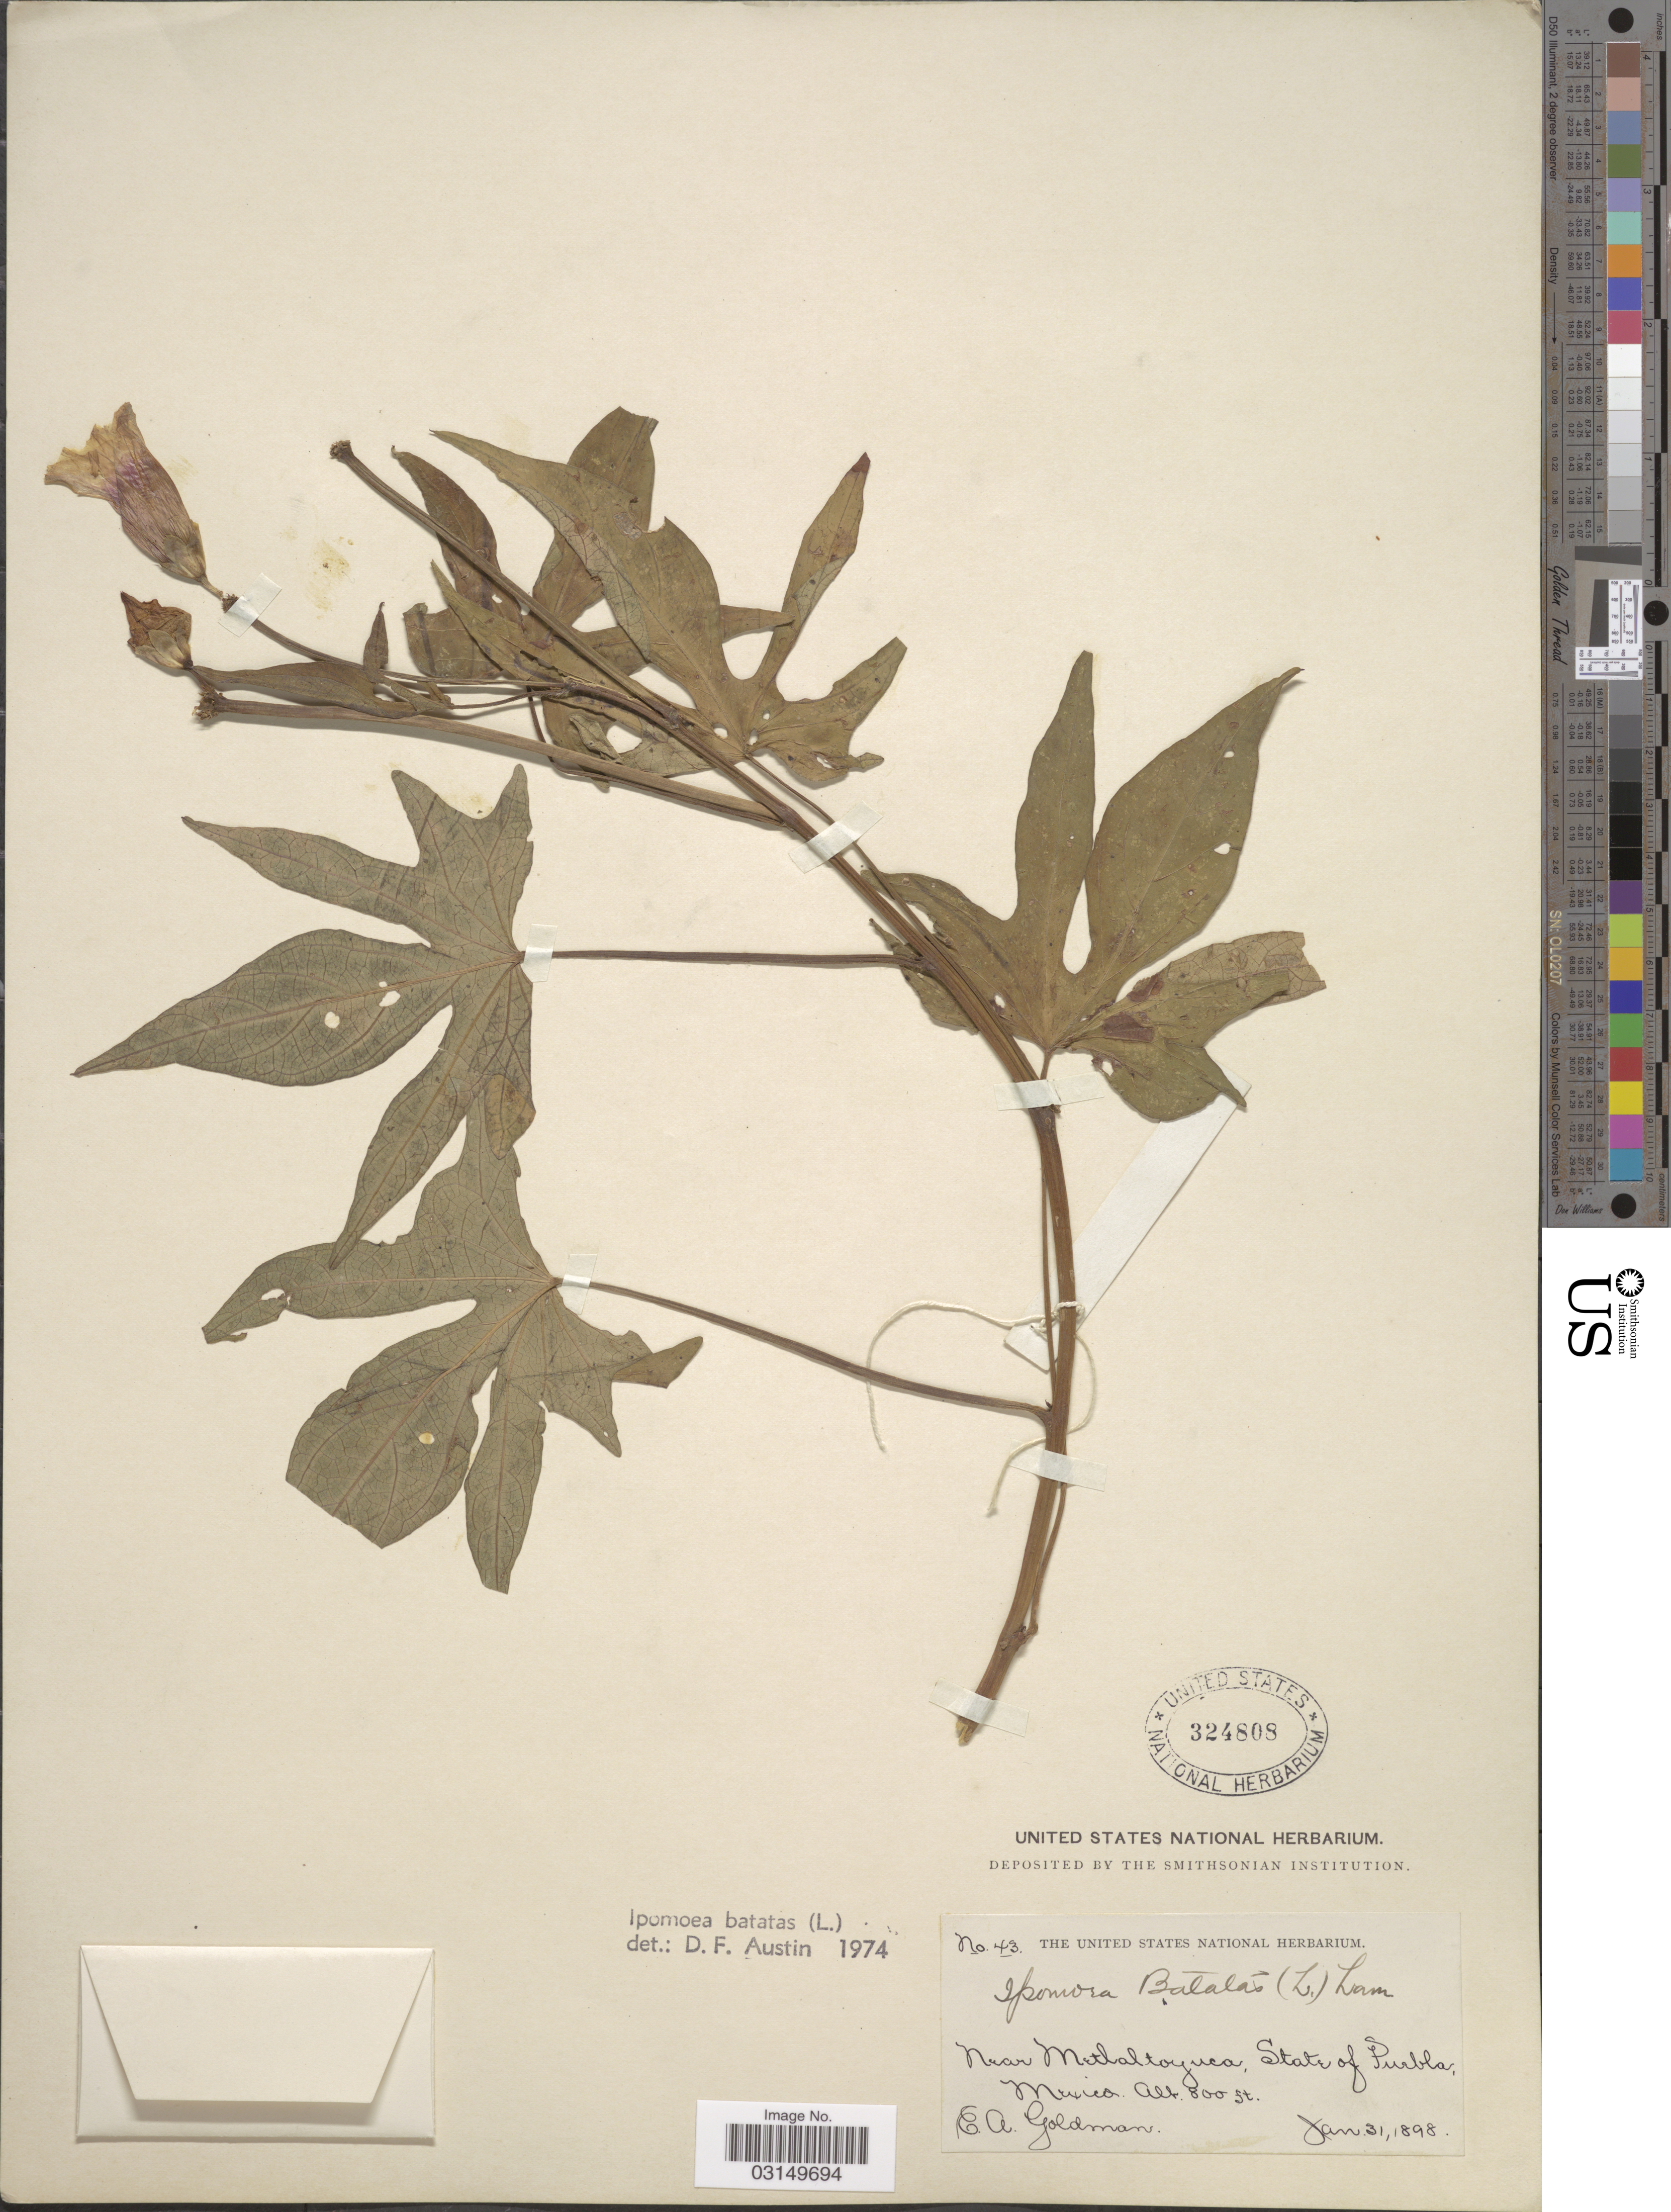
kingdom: Plantae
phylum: Tracheophyta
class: Magnoliopsida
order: Solanales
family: Convolvulaceae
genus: Ipomoea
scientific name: Ipomoea batatas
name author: (L.) Lam.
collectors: E. A. Goldman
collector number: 43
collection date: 1898-01-31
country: Mexico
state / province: Puebla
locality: Near Metlaltoyuca.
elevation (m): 244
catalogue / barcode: US 324808